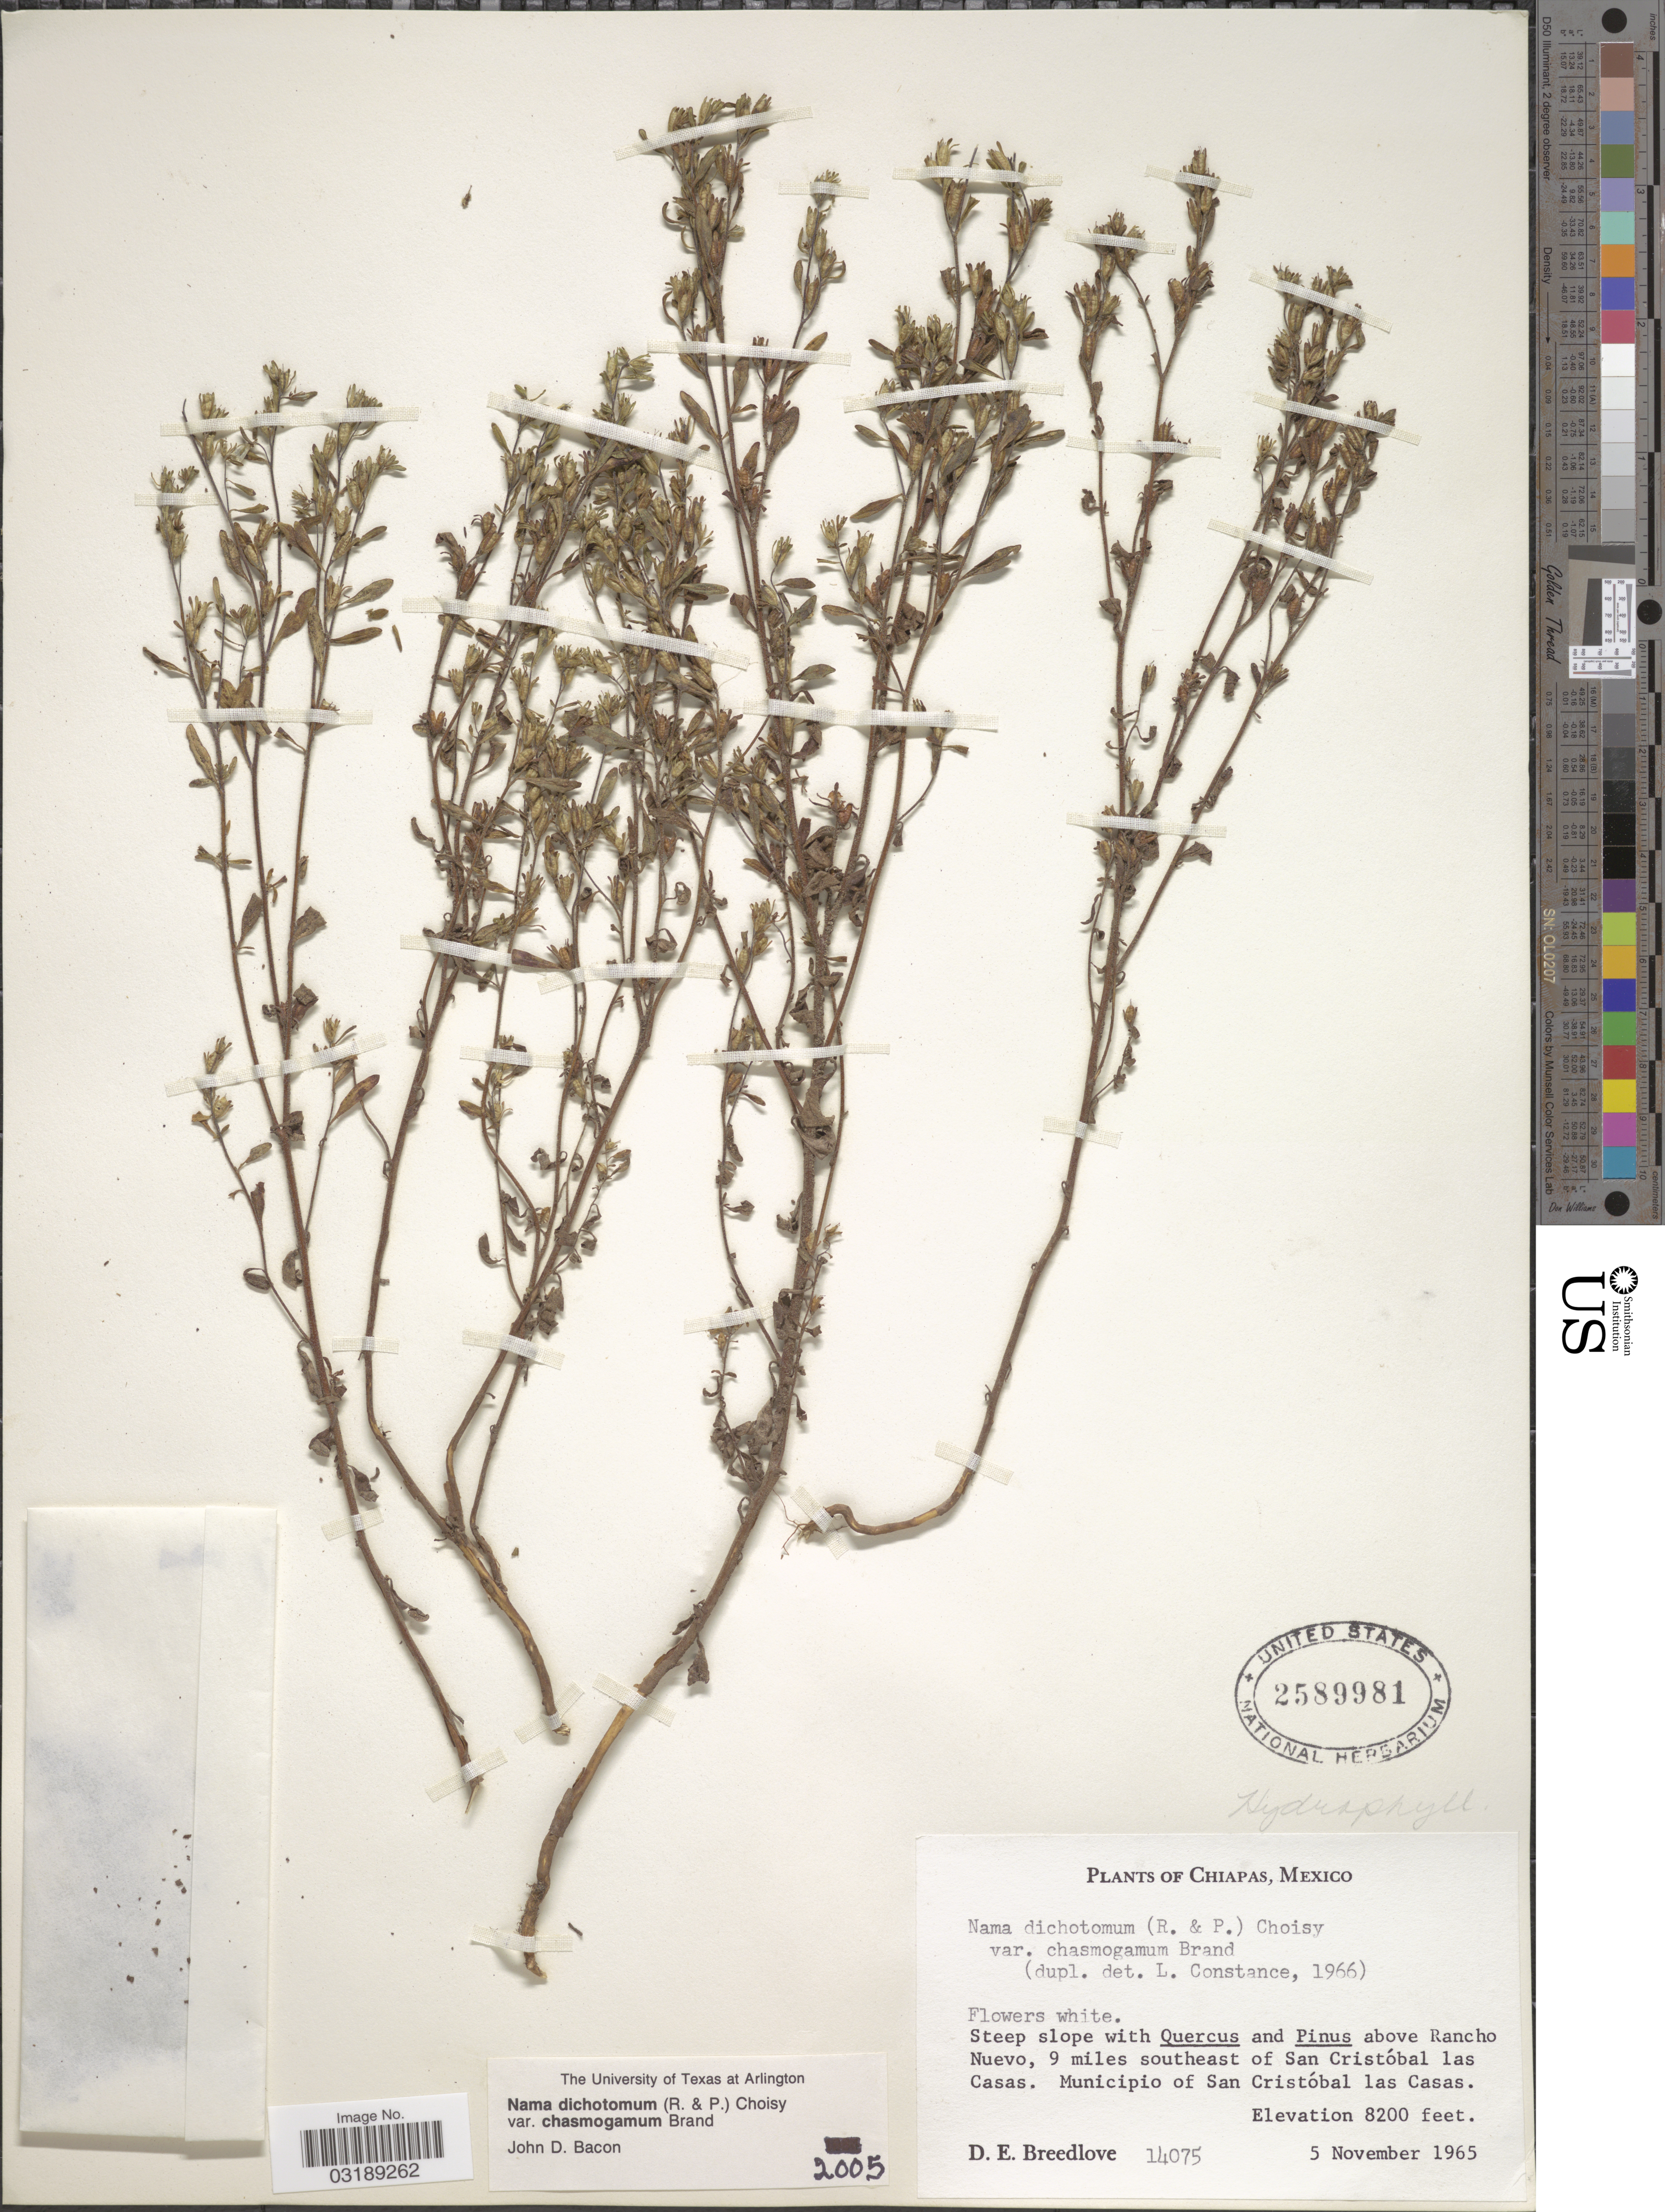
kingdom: Plantae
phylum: Tracheophyta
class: Magnoliopsida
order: Boraginales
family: Namaceae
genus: Nama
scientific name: Nama dichotoma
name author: (Ruiz & Pav.) Choisy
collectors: D. E. Breedlove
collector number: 14075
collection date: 1965-11-05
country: Mexico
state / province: Chiapas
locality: Steep slope with Quercus and Pinus above Rancho Nuevo, 9 miles southeast of San Cristóbal las Casas, Municipio of San Cristóbal las Casas.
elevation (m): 2499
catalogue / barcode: US 2589981